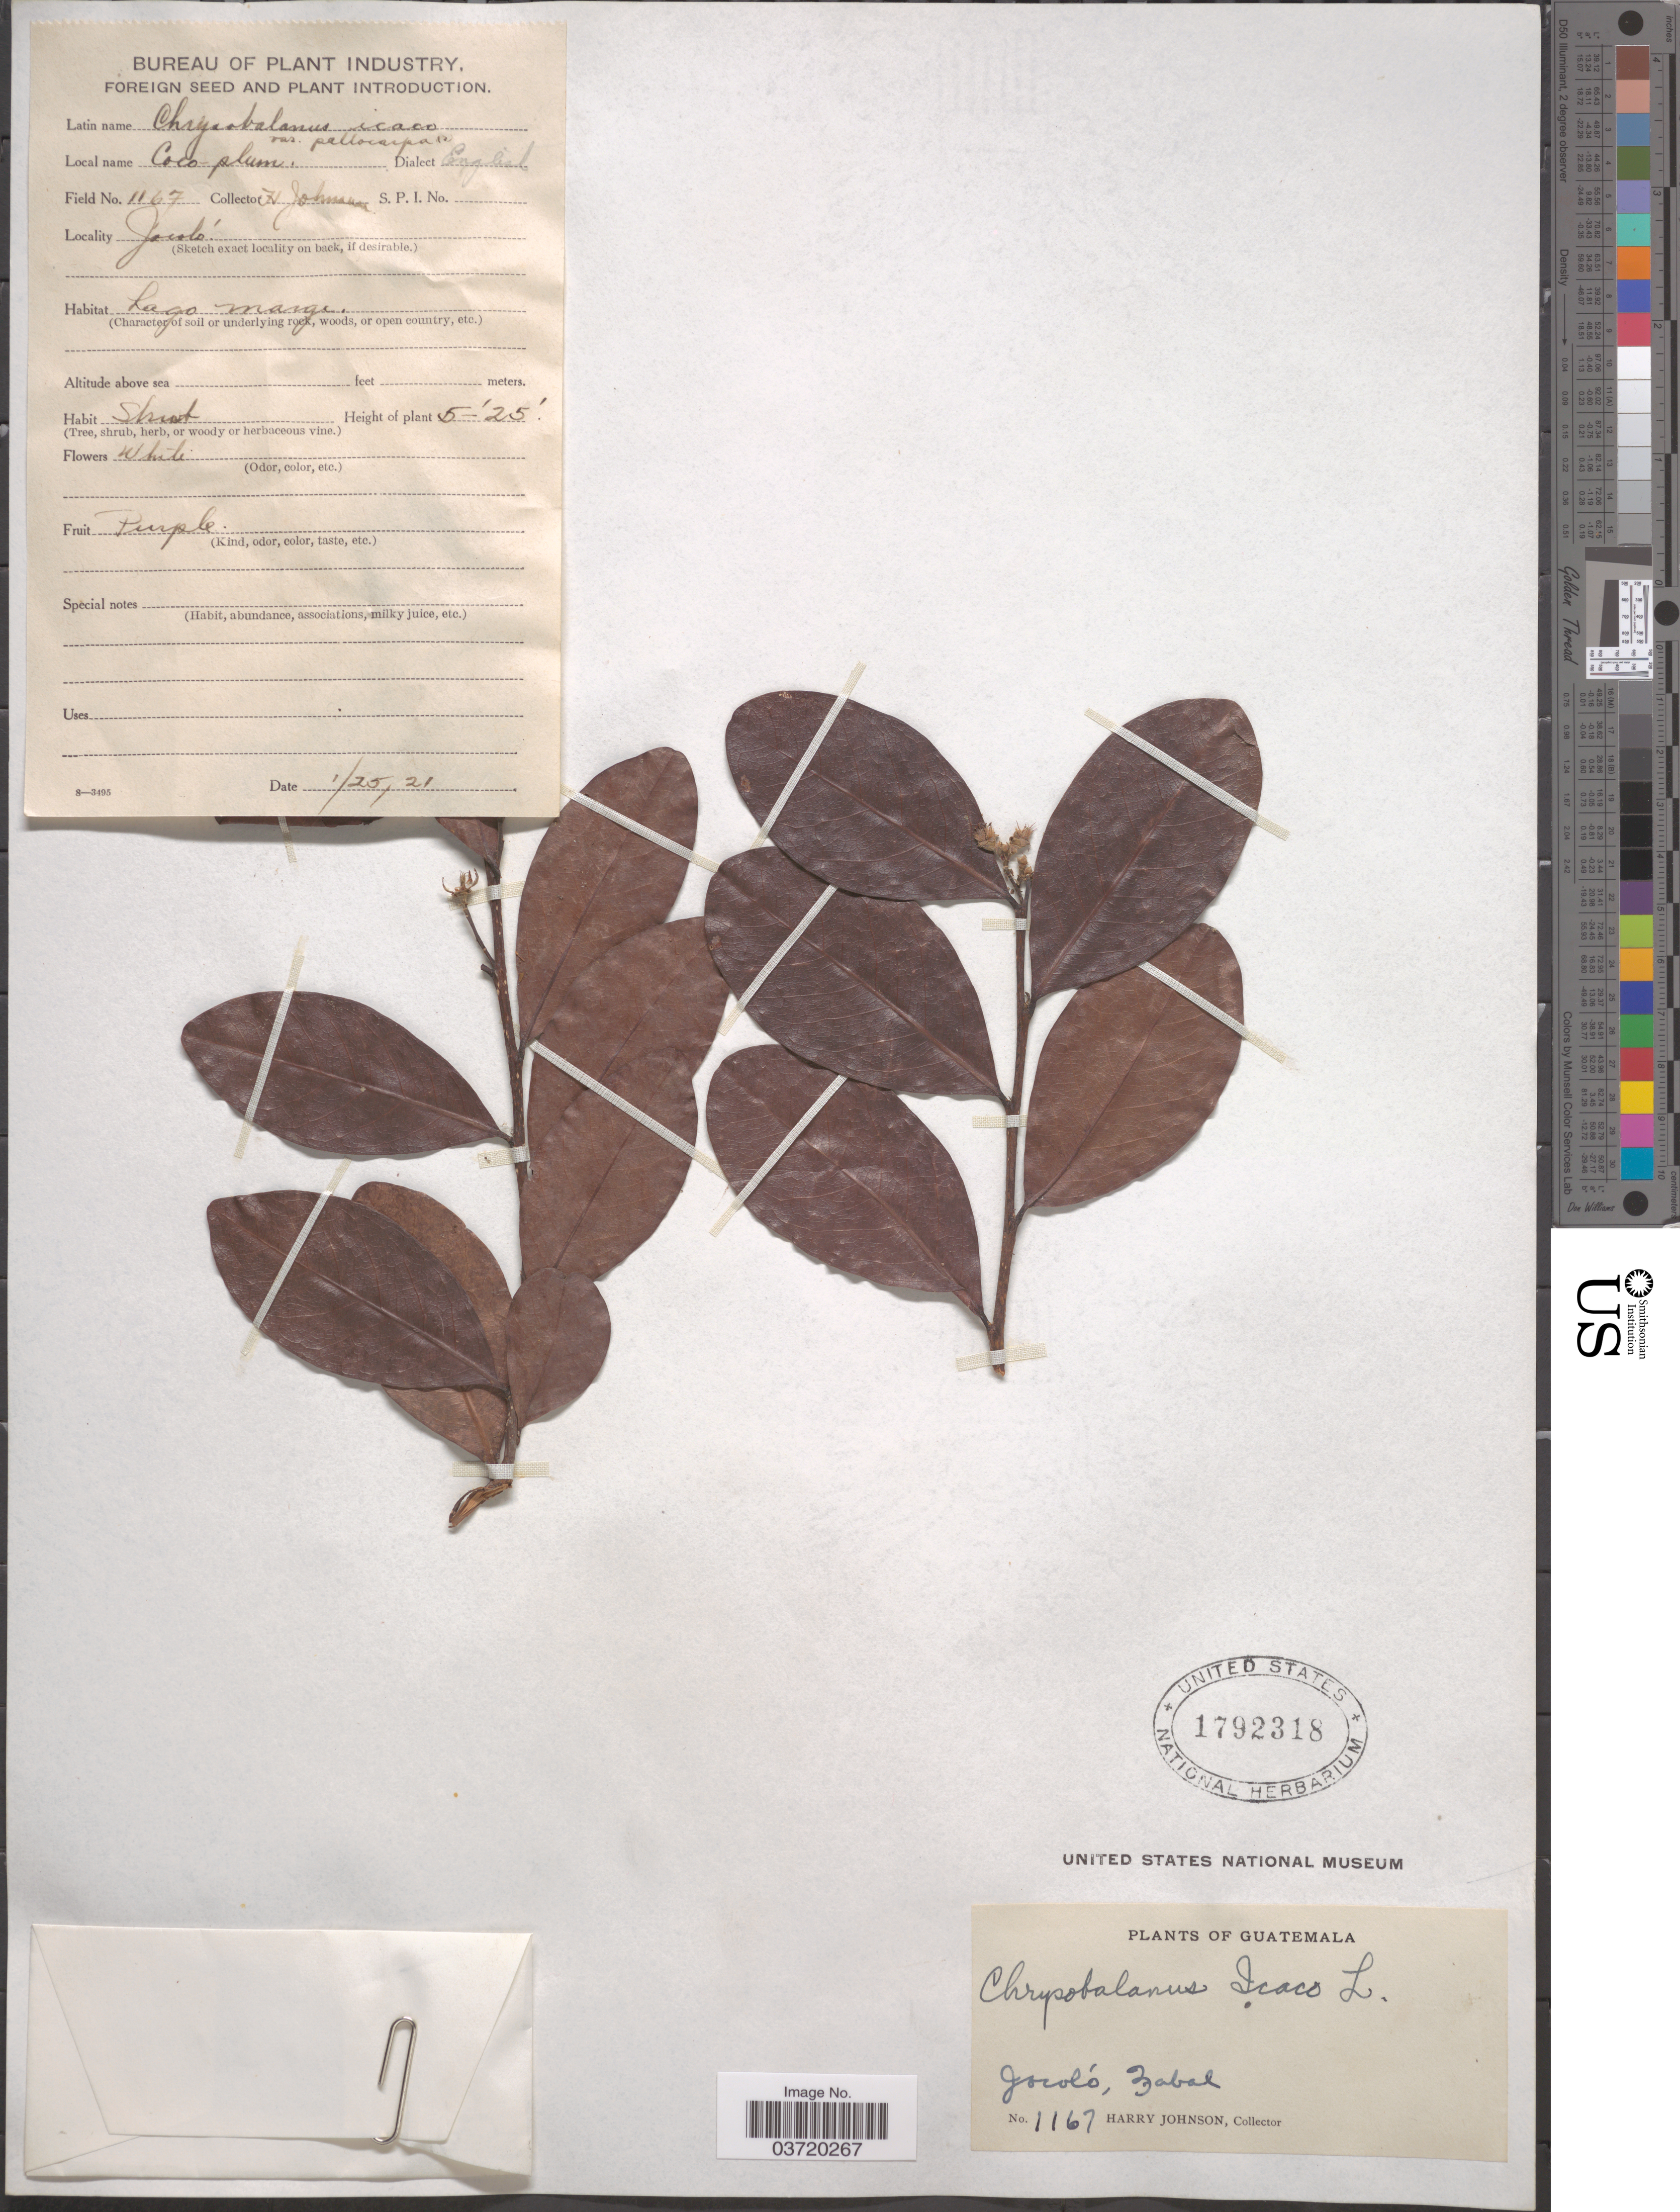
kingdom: Plantae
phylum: Tracheophyta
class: Magnoliopsida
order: Malpighiales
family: Chrysobalanaceae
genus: Chrysobalanus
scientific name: Chrysobalanus icaco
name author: L.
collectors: H. Johnson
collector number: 1167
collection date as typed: Transcribed d/m/y: 25/1/21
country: Guatemala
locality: Jocoló, Zabal.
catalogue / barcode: US 1792318